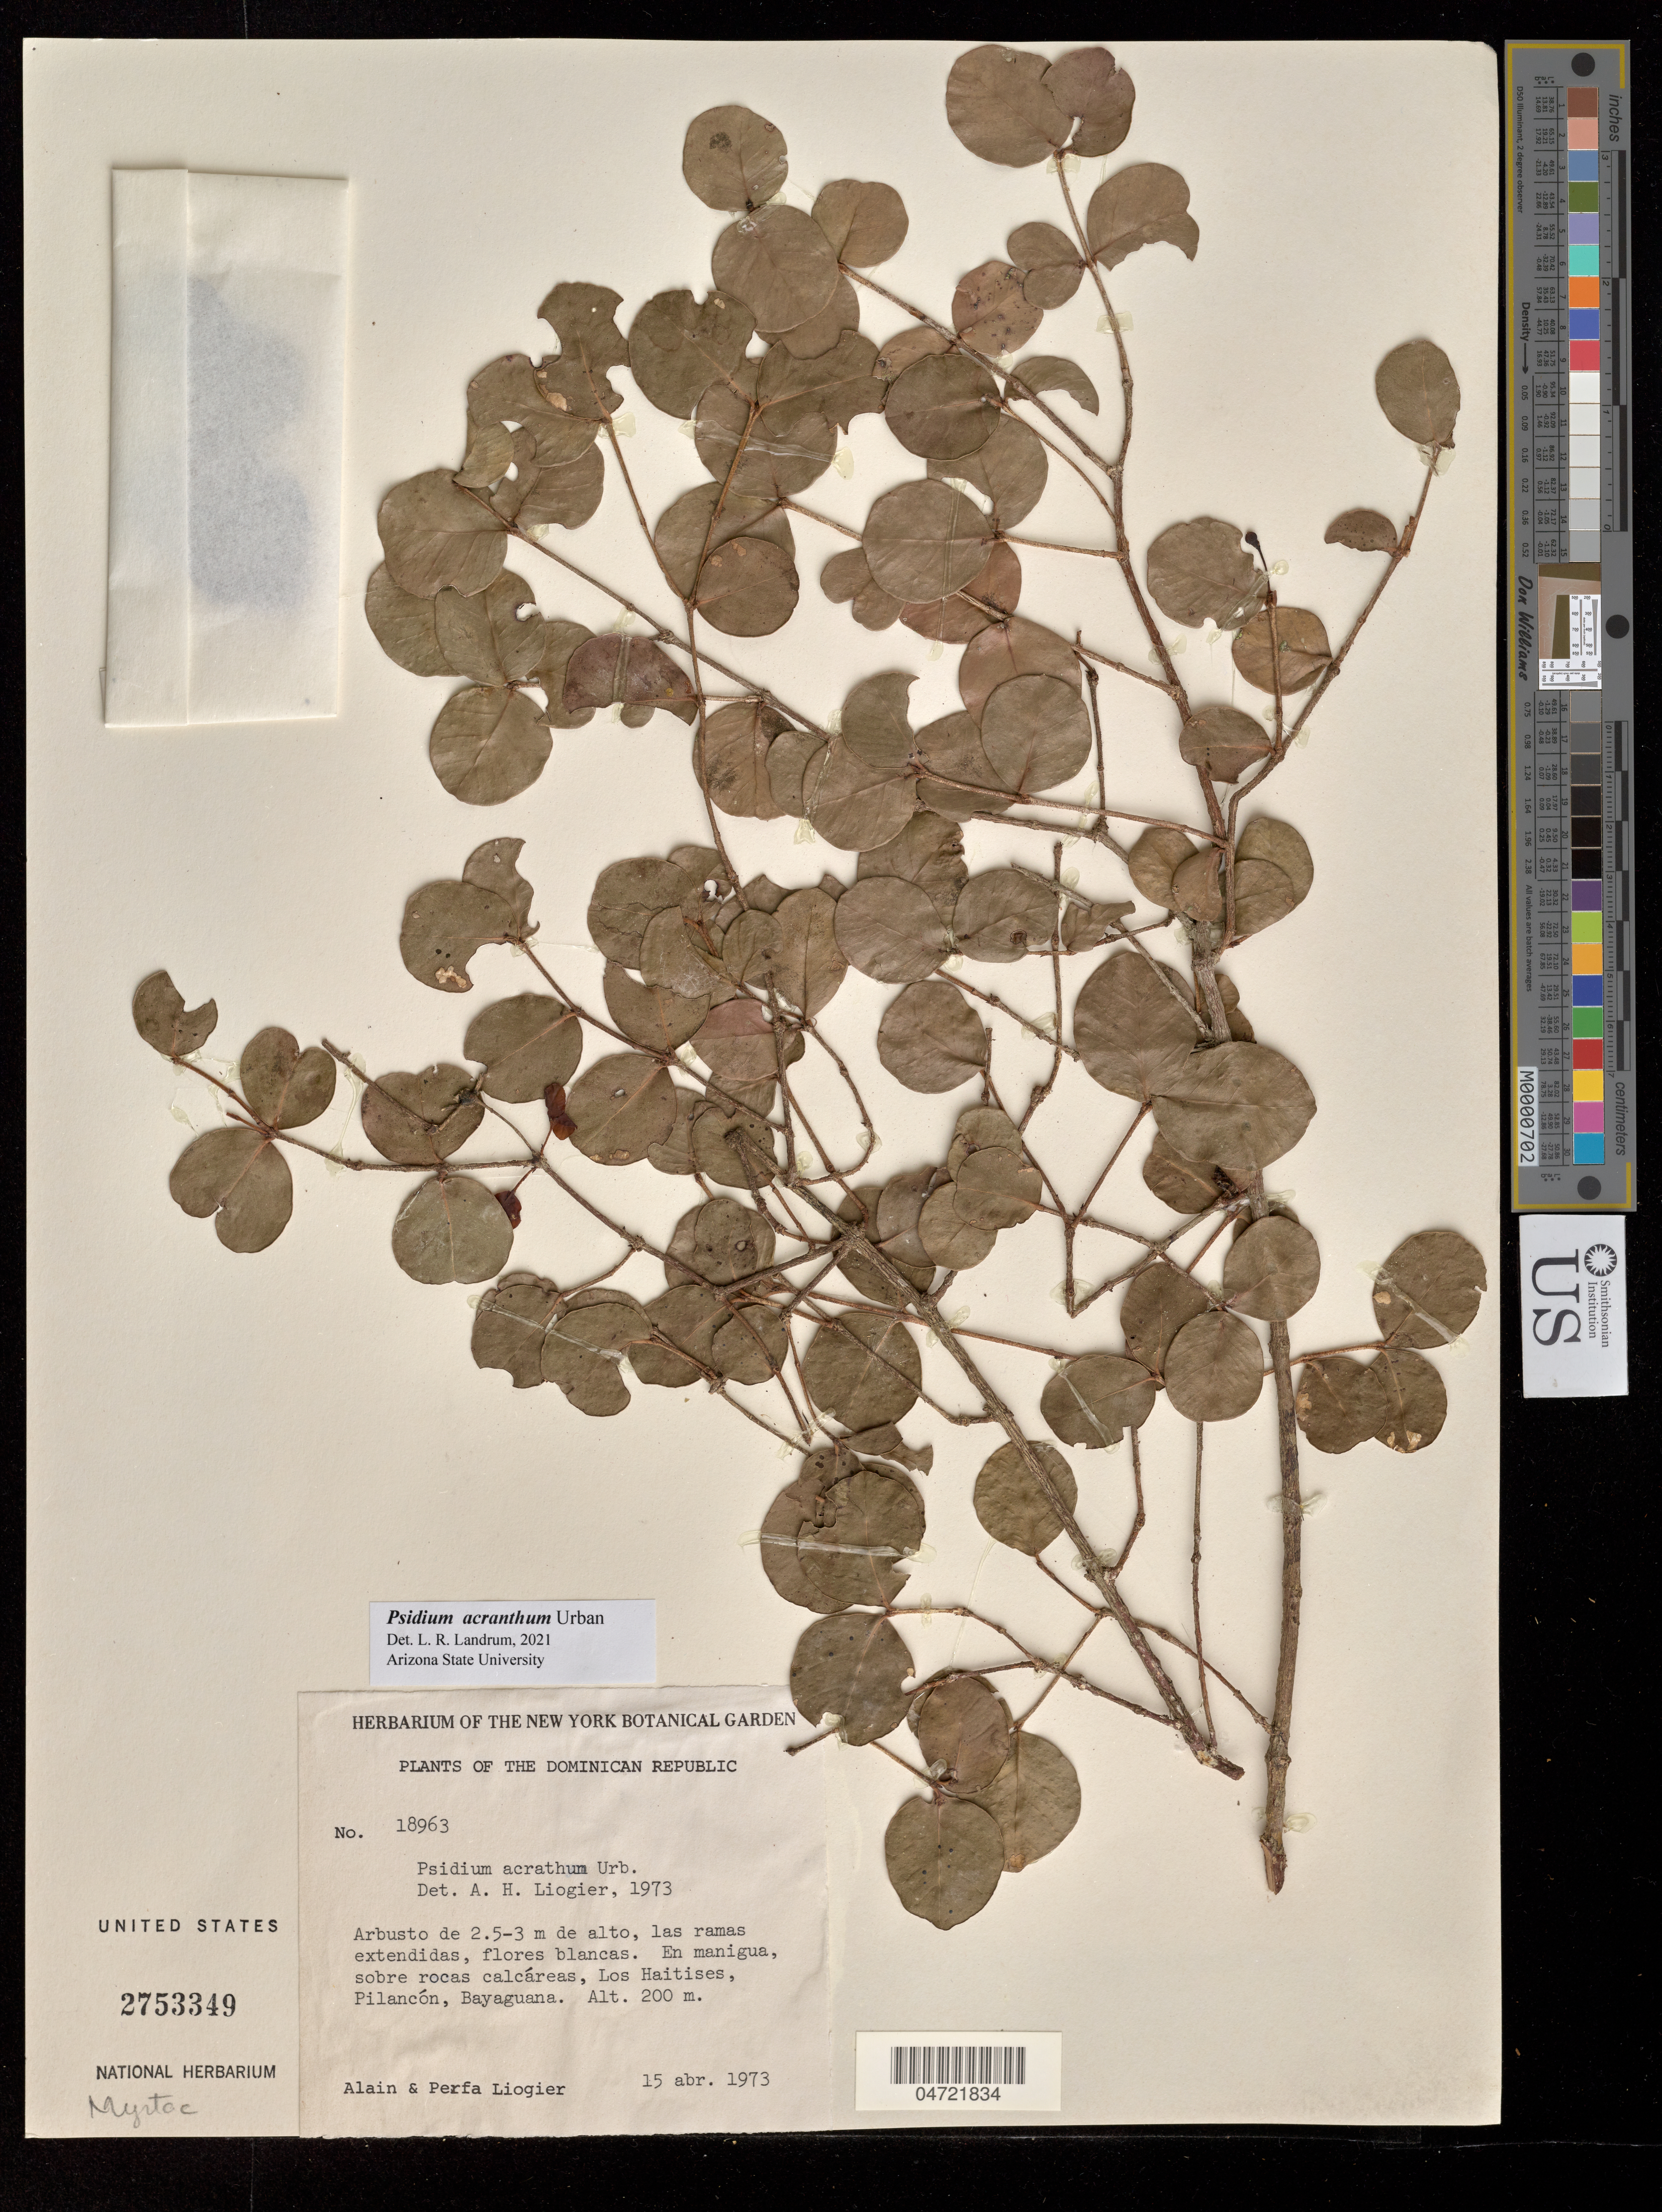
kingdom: Plantae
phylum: Tracheophyta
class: Magnoliopsida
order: Myrtales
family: Myrtaceae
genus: Psidium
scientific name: Psidium acranthum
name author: Urb.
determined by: Landrum, L. R.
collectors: A. H. Liogier & M. P. Liogier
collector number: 18963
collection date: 1973-04-15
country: Dominican Republic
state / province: El Seibo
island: Hispaniola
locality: Los Haitises, Pilancón, Bayaguana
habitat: En manigua, sobre rocas calcareas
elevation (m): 200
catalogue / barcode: US 2753349